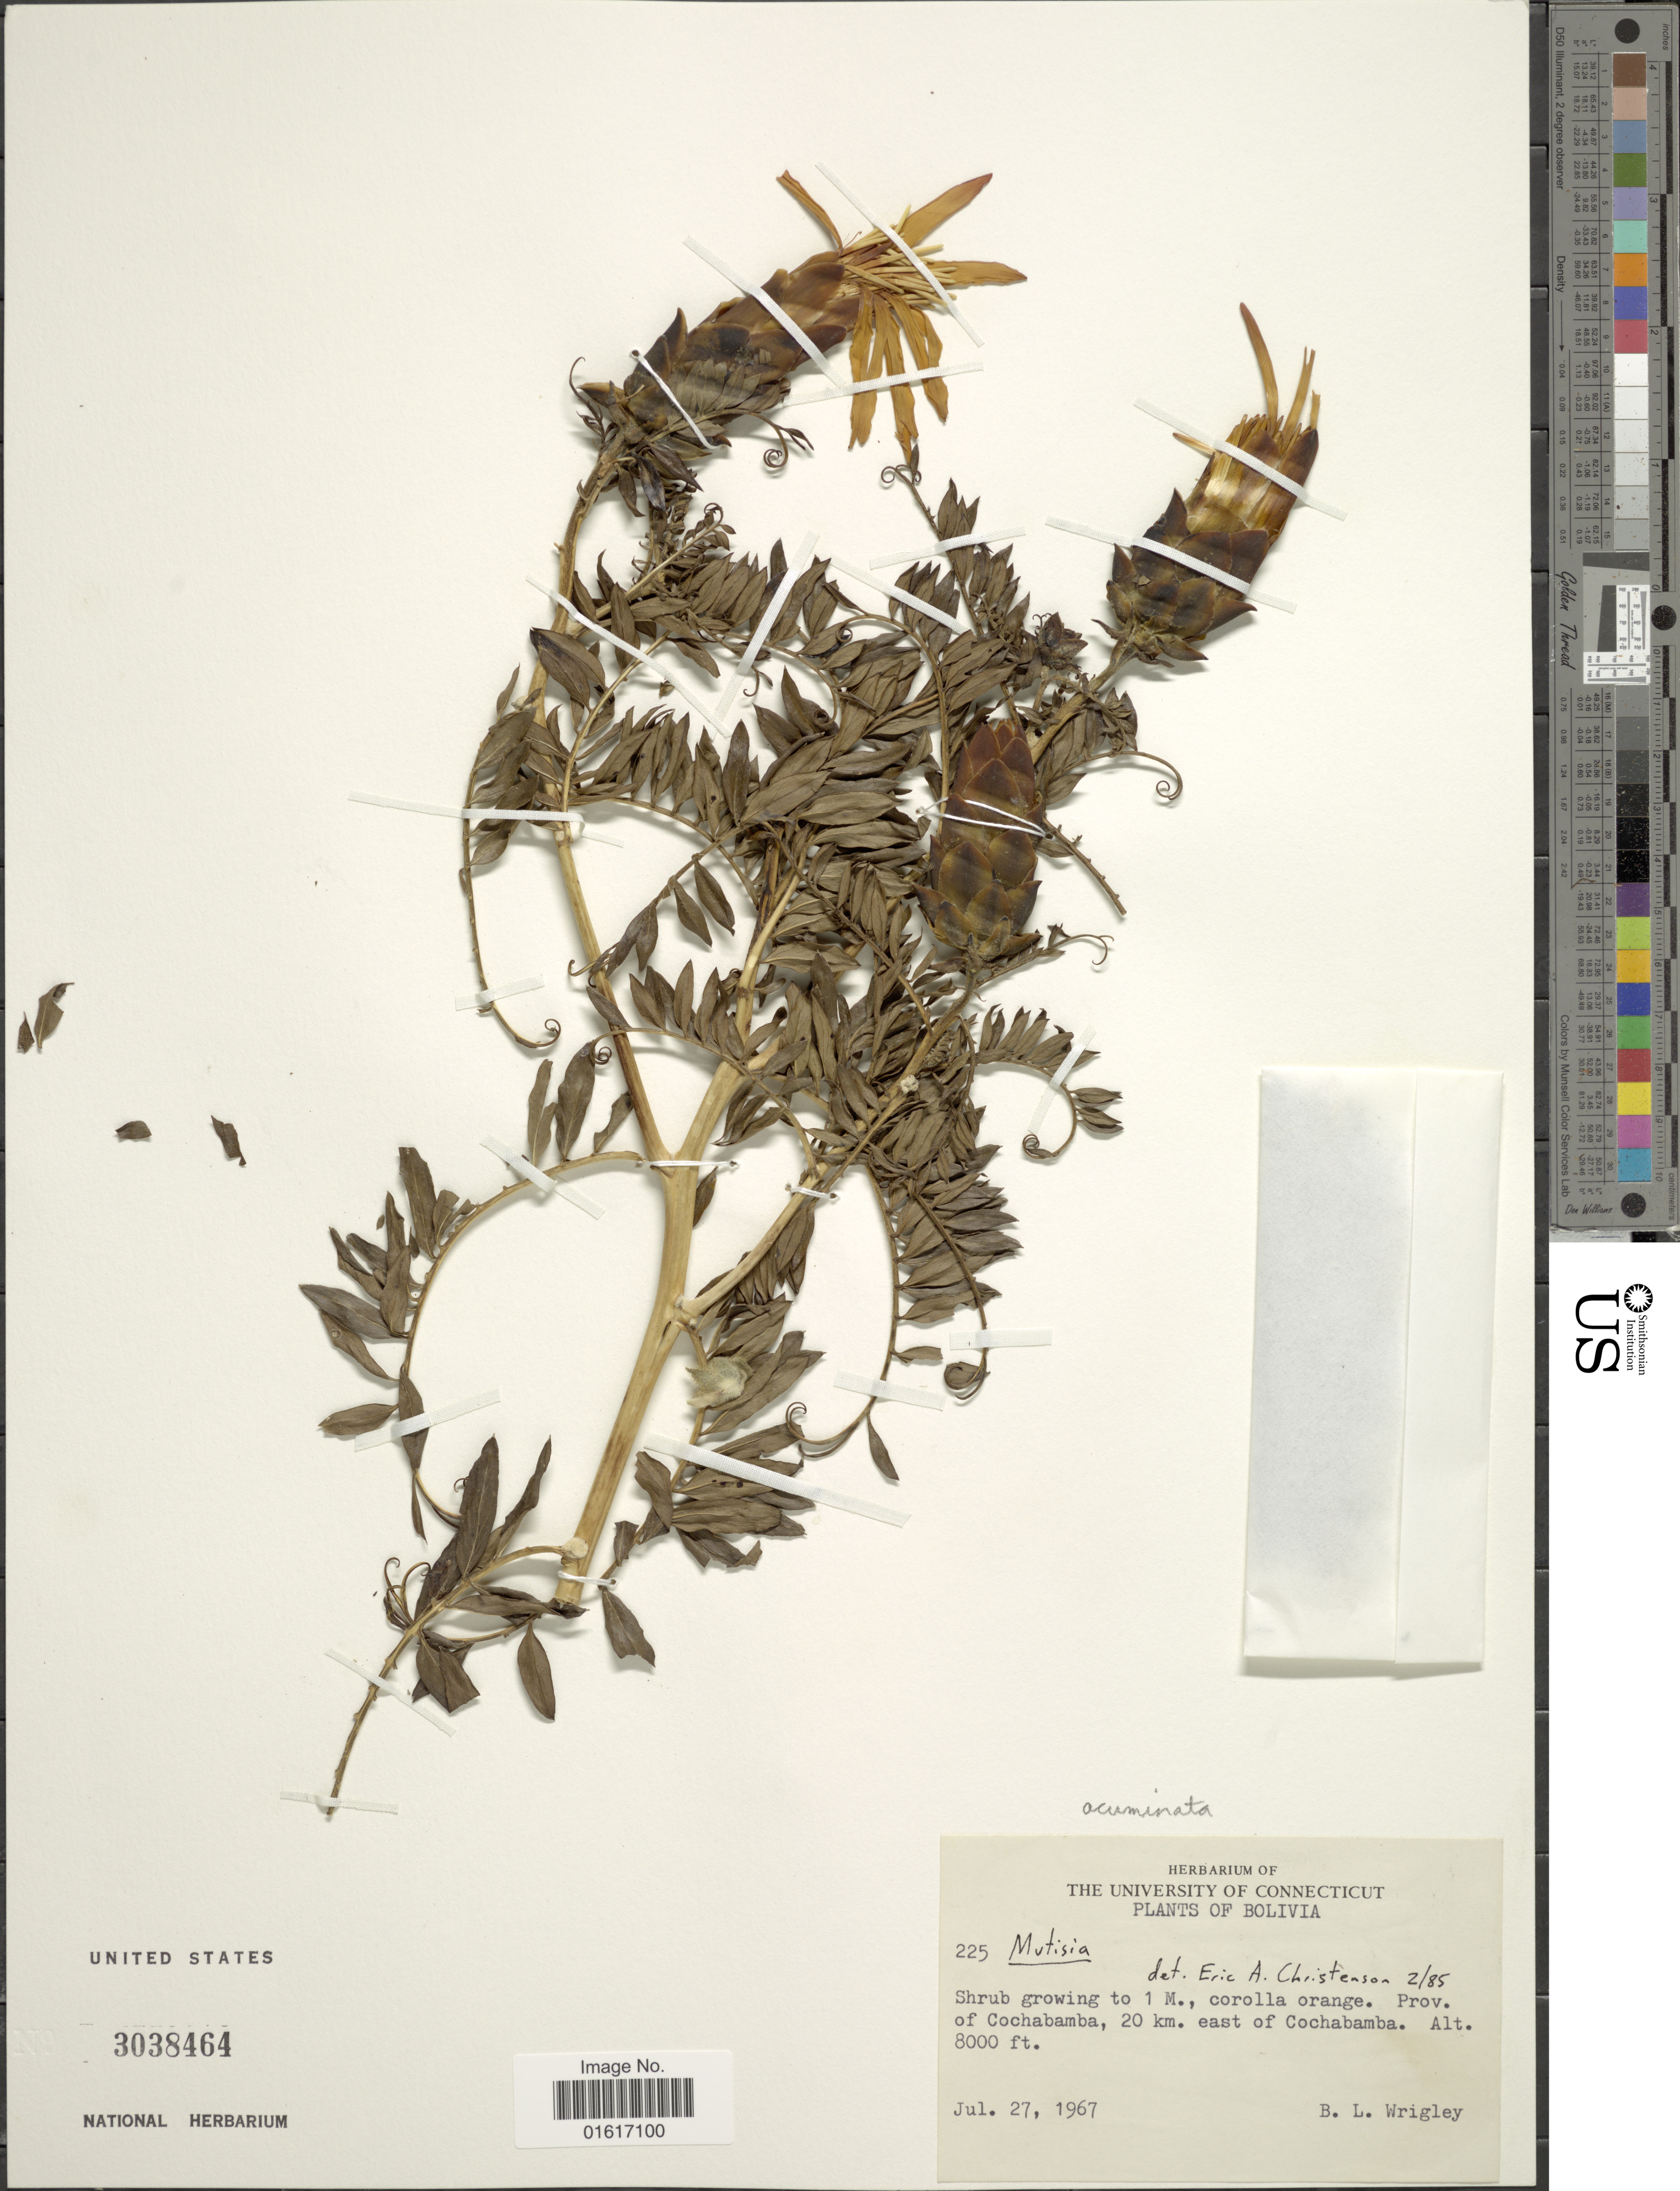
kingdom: Plantae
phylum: Tracheophyta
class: Magnoliopsida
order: Asterales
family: Asteraceae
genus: Mutisia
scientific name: Mutisia acuminata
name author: Ruiz & Pav.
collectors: B. L. Wrigley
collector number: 225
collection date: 1967-07-27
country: Bolivia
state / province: Cochabamba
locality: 20 km. east of Cochabamba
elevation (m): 2438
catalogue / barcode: US 3038464